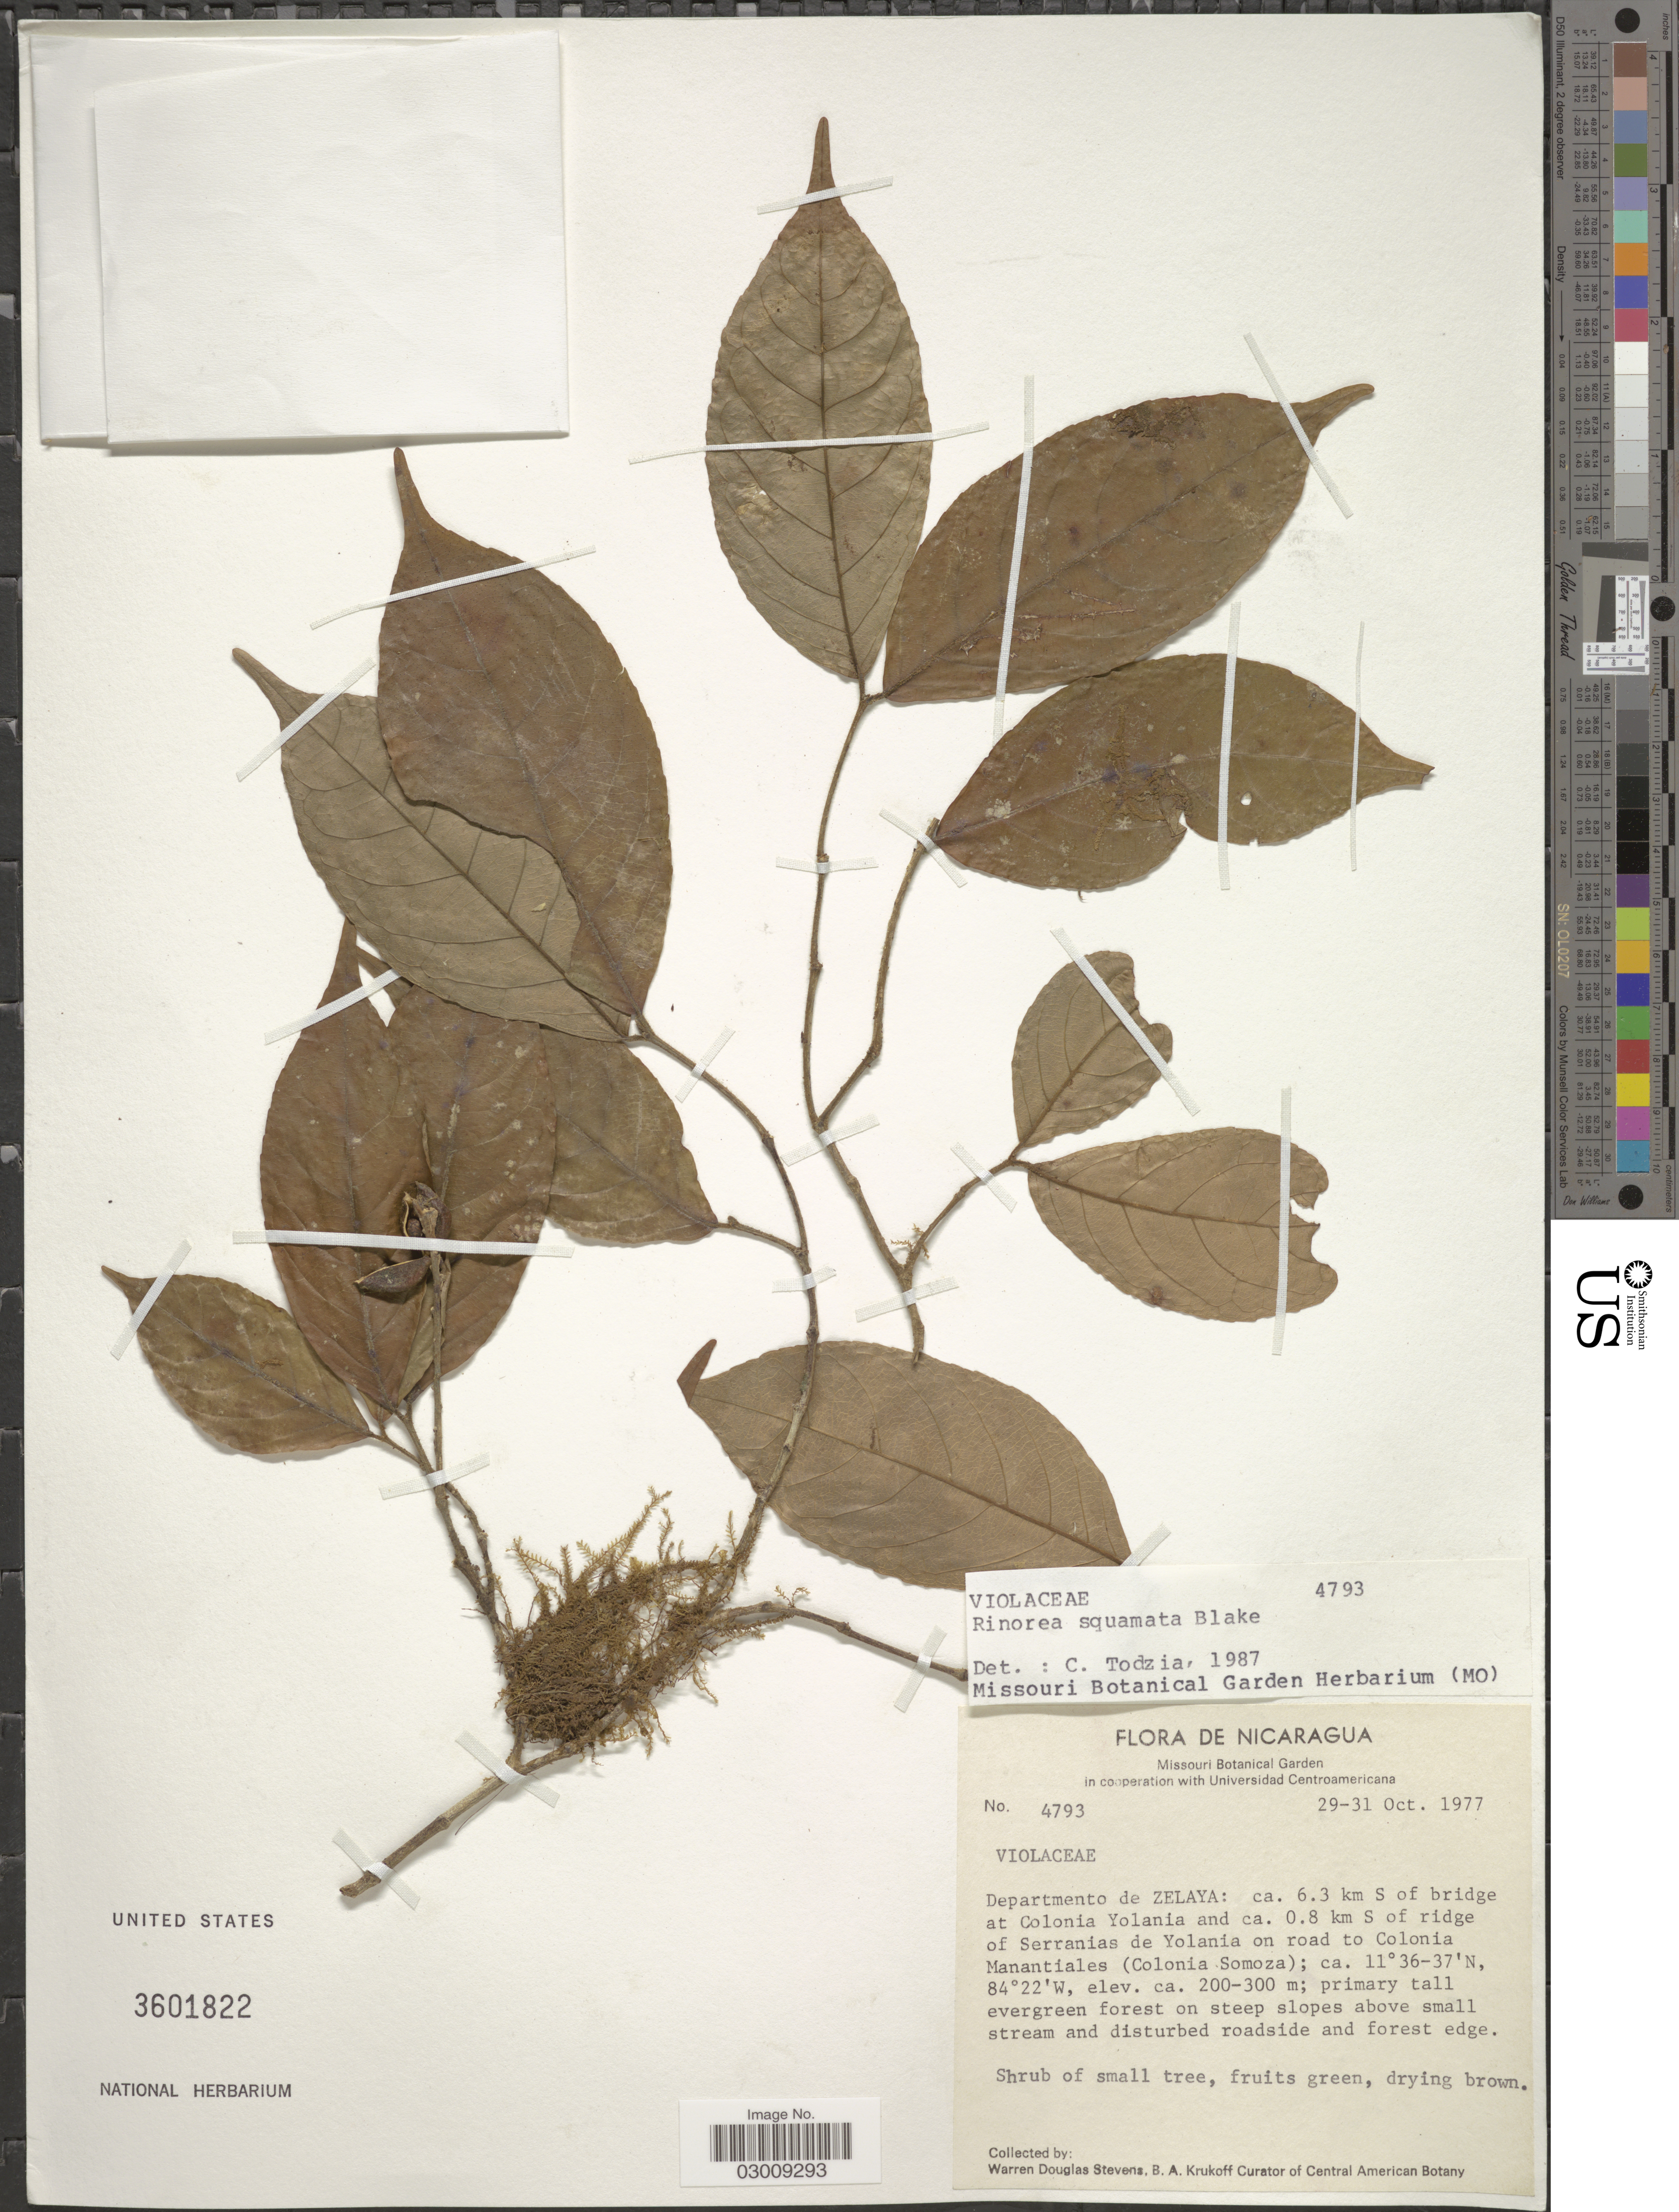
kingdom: Plantae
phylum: Tracheophyta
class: Magnoliopsida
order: Malpighiales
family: Violaceae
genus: Rinorea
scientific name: Rinorea squamata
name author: S.F. Blake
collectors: W. D. Stevens & B. A. Krukoff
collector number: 4793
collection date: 1977-10-29/1977-10-31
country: Nicaragua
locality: Departamento de Zelaya: ca. 6.3 km S of bridge at Colonia Yolania and ca. 0.8 km S of ridge of Serranias de Yolania on road to Colonia Manantiales (Colonia Somoza).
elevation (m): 200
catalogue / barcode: US 3601822